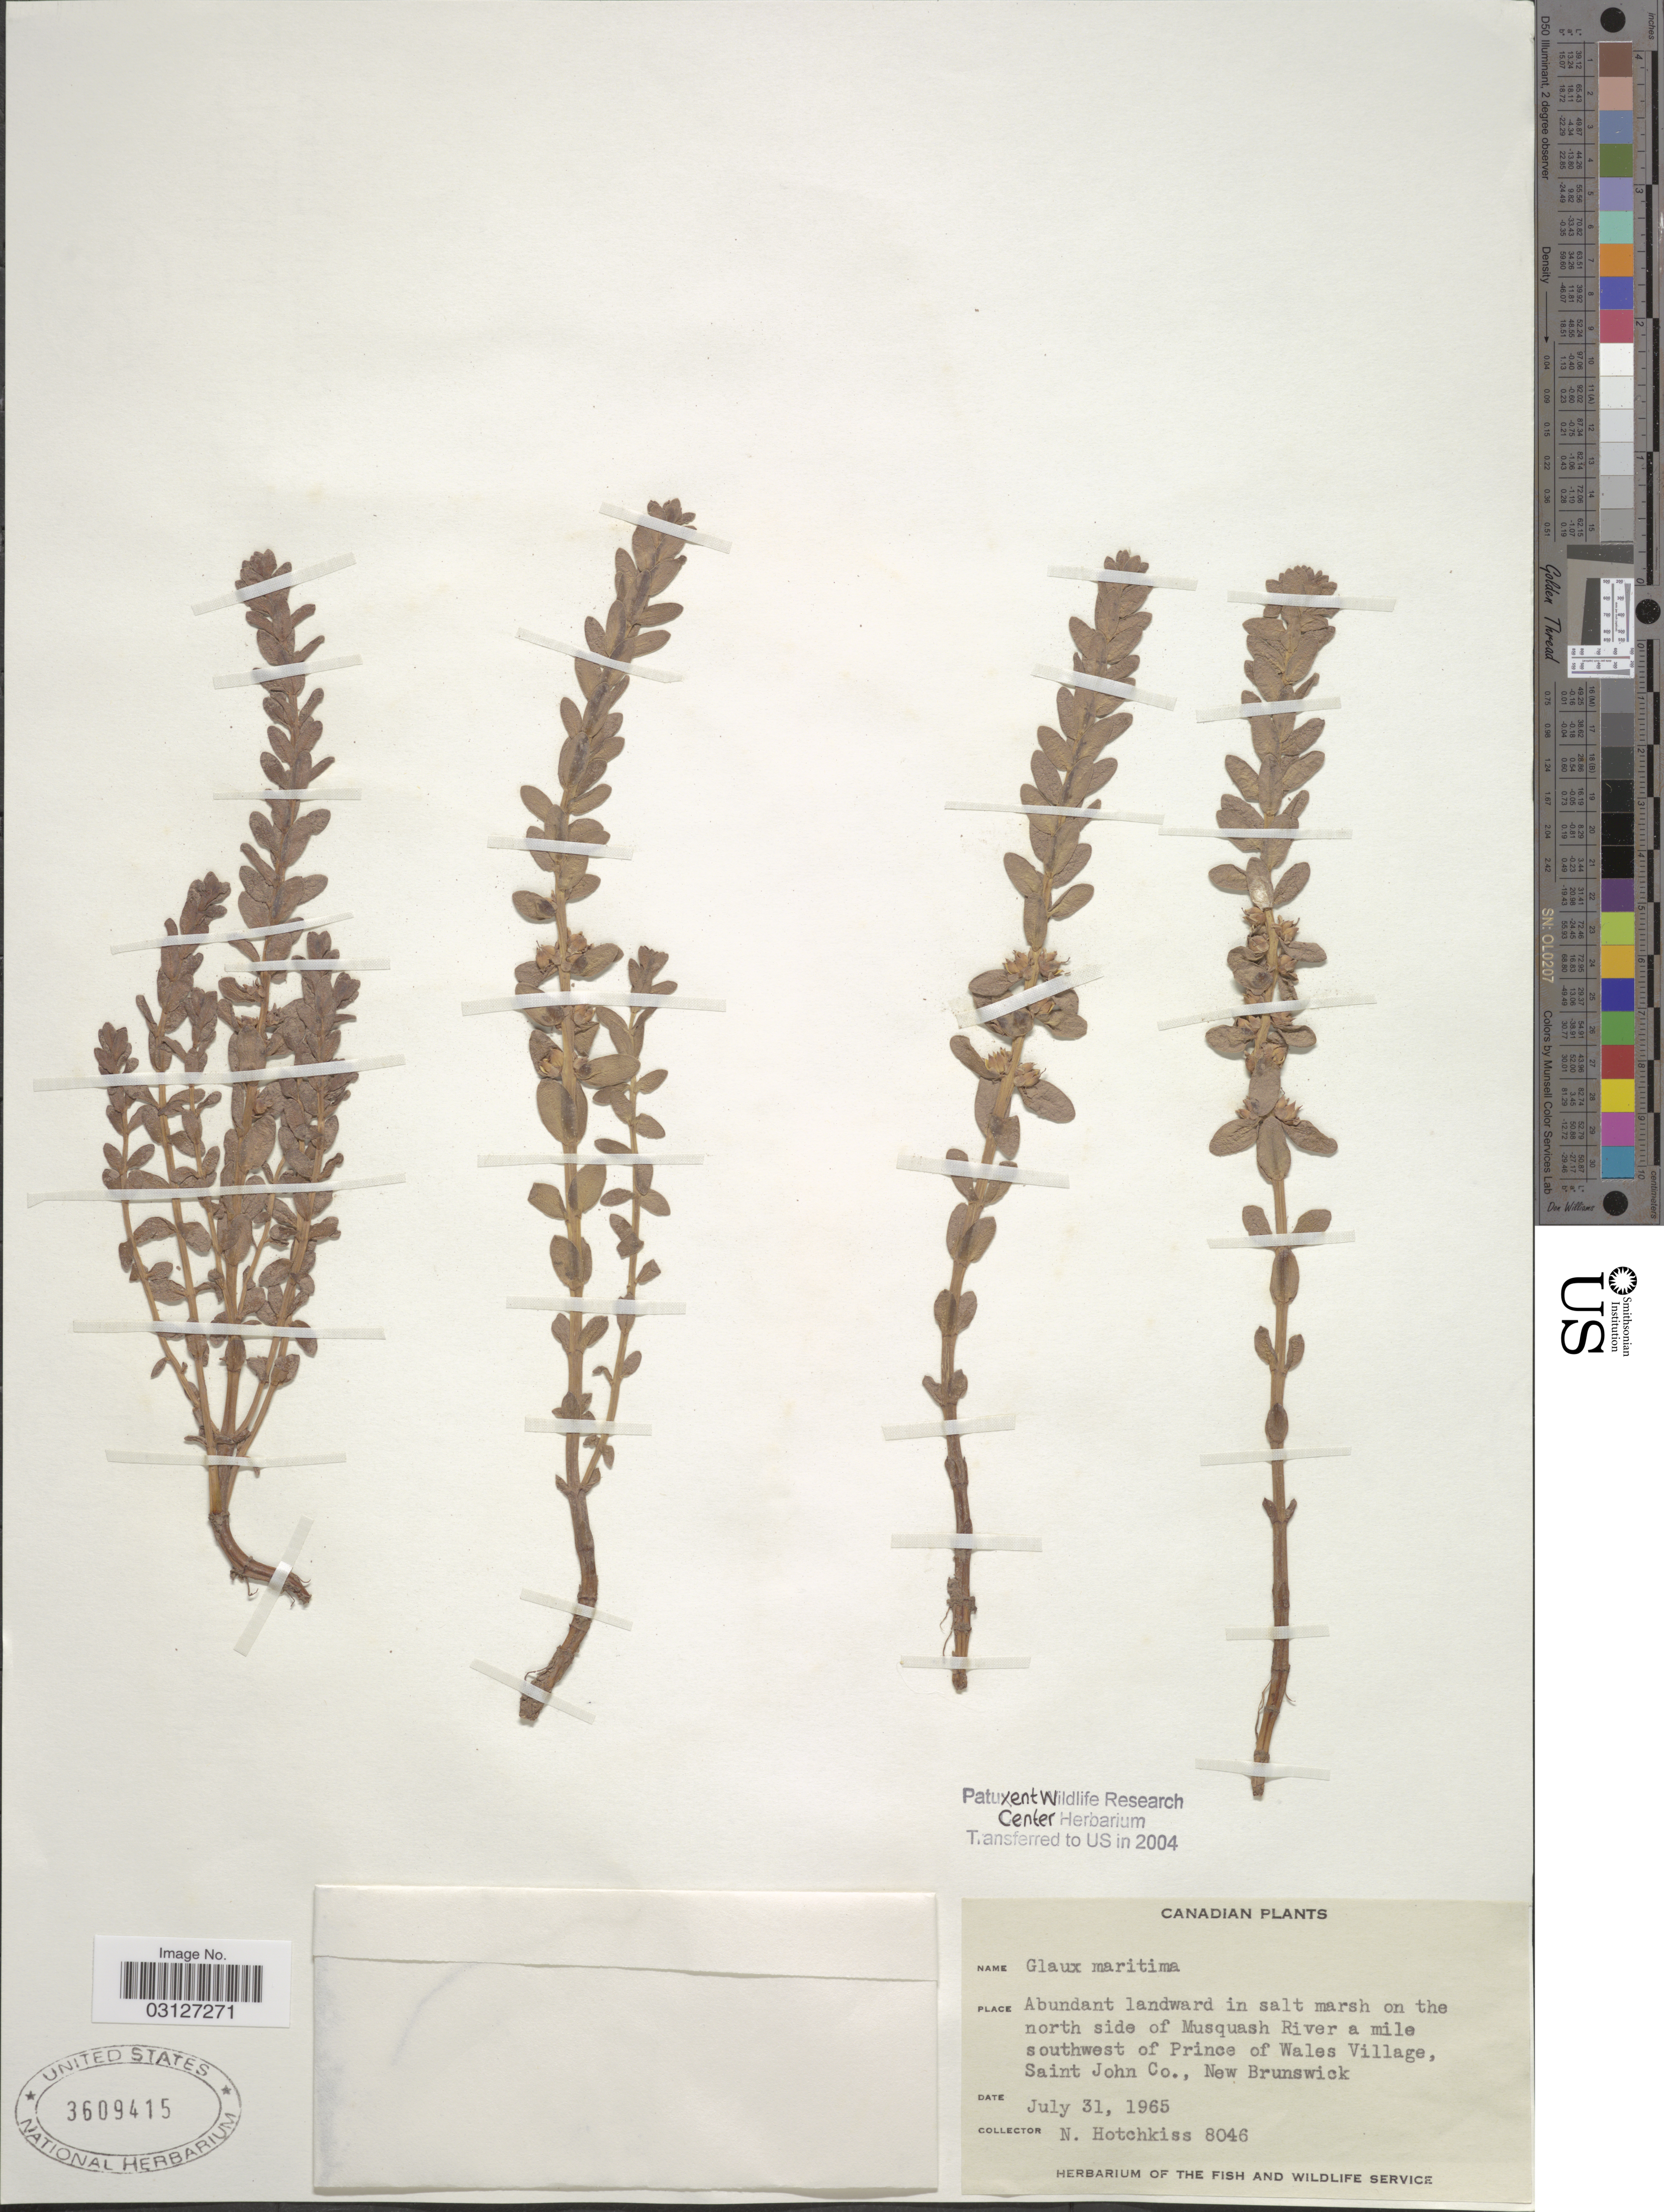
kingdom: Plantae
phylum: Tracheophyta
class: Magnoliopsida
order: Ericales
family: Primulaceae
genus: Glaux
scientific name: Glaux maritima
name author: L.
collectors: N. Hotchkiss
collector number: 8046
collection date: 1965-07-31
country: Canada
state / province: New Brunswick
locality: Abundant landward in salt marsh on the north side of Musquash River a mile southwest of Prince of Wales Village, Saint John Co.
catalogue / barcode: US 3609415